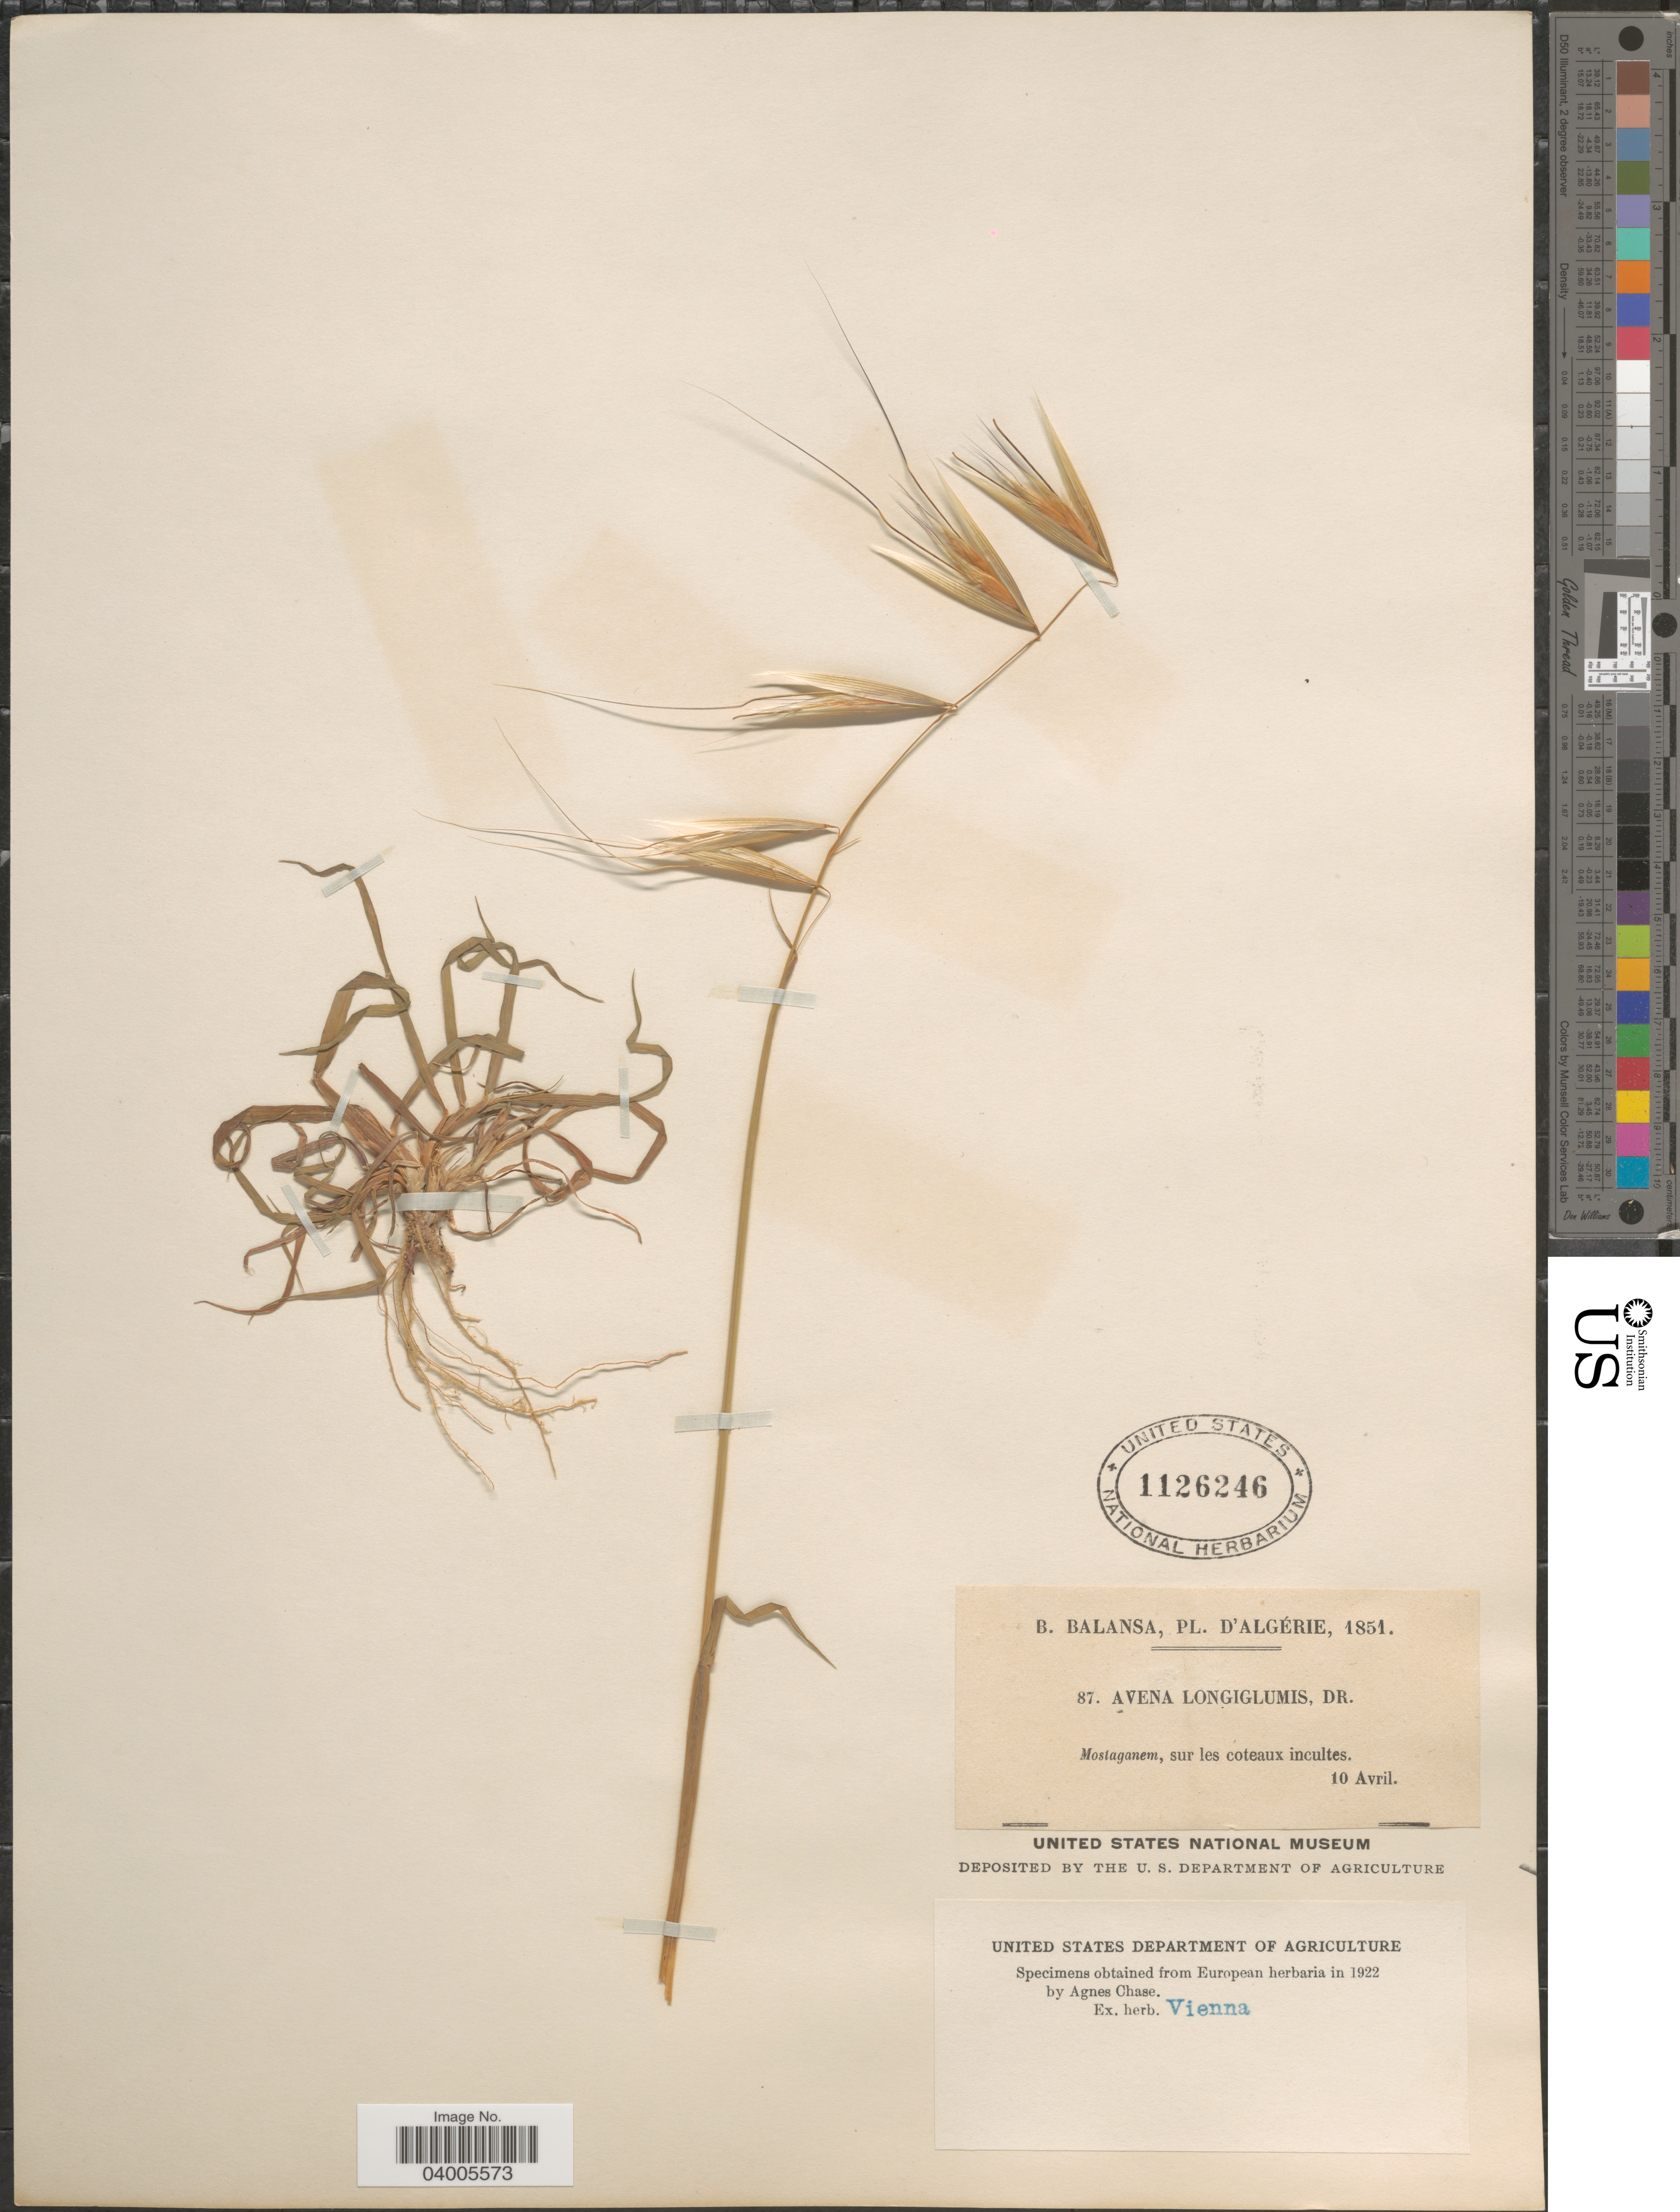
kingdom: Plantae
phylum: Tracheophyta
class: Liliopsida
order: Poales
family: Poaceae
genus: Avena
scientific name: Avena longiglumis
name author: Durieu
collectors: B. Balansa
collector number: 87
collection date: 1851-04-10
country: Algeria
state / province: Mostaganem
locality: D' Algérie. Mostaganem, sur les coteaux incultes.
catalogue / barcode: US 1126246